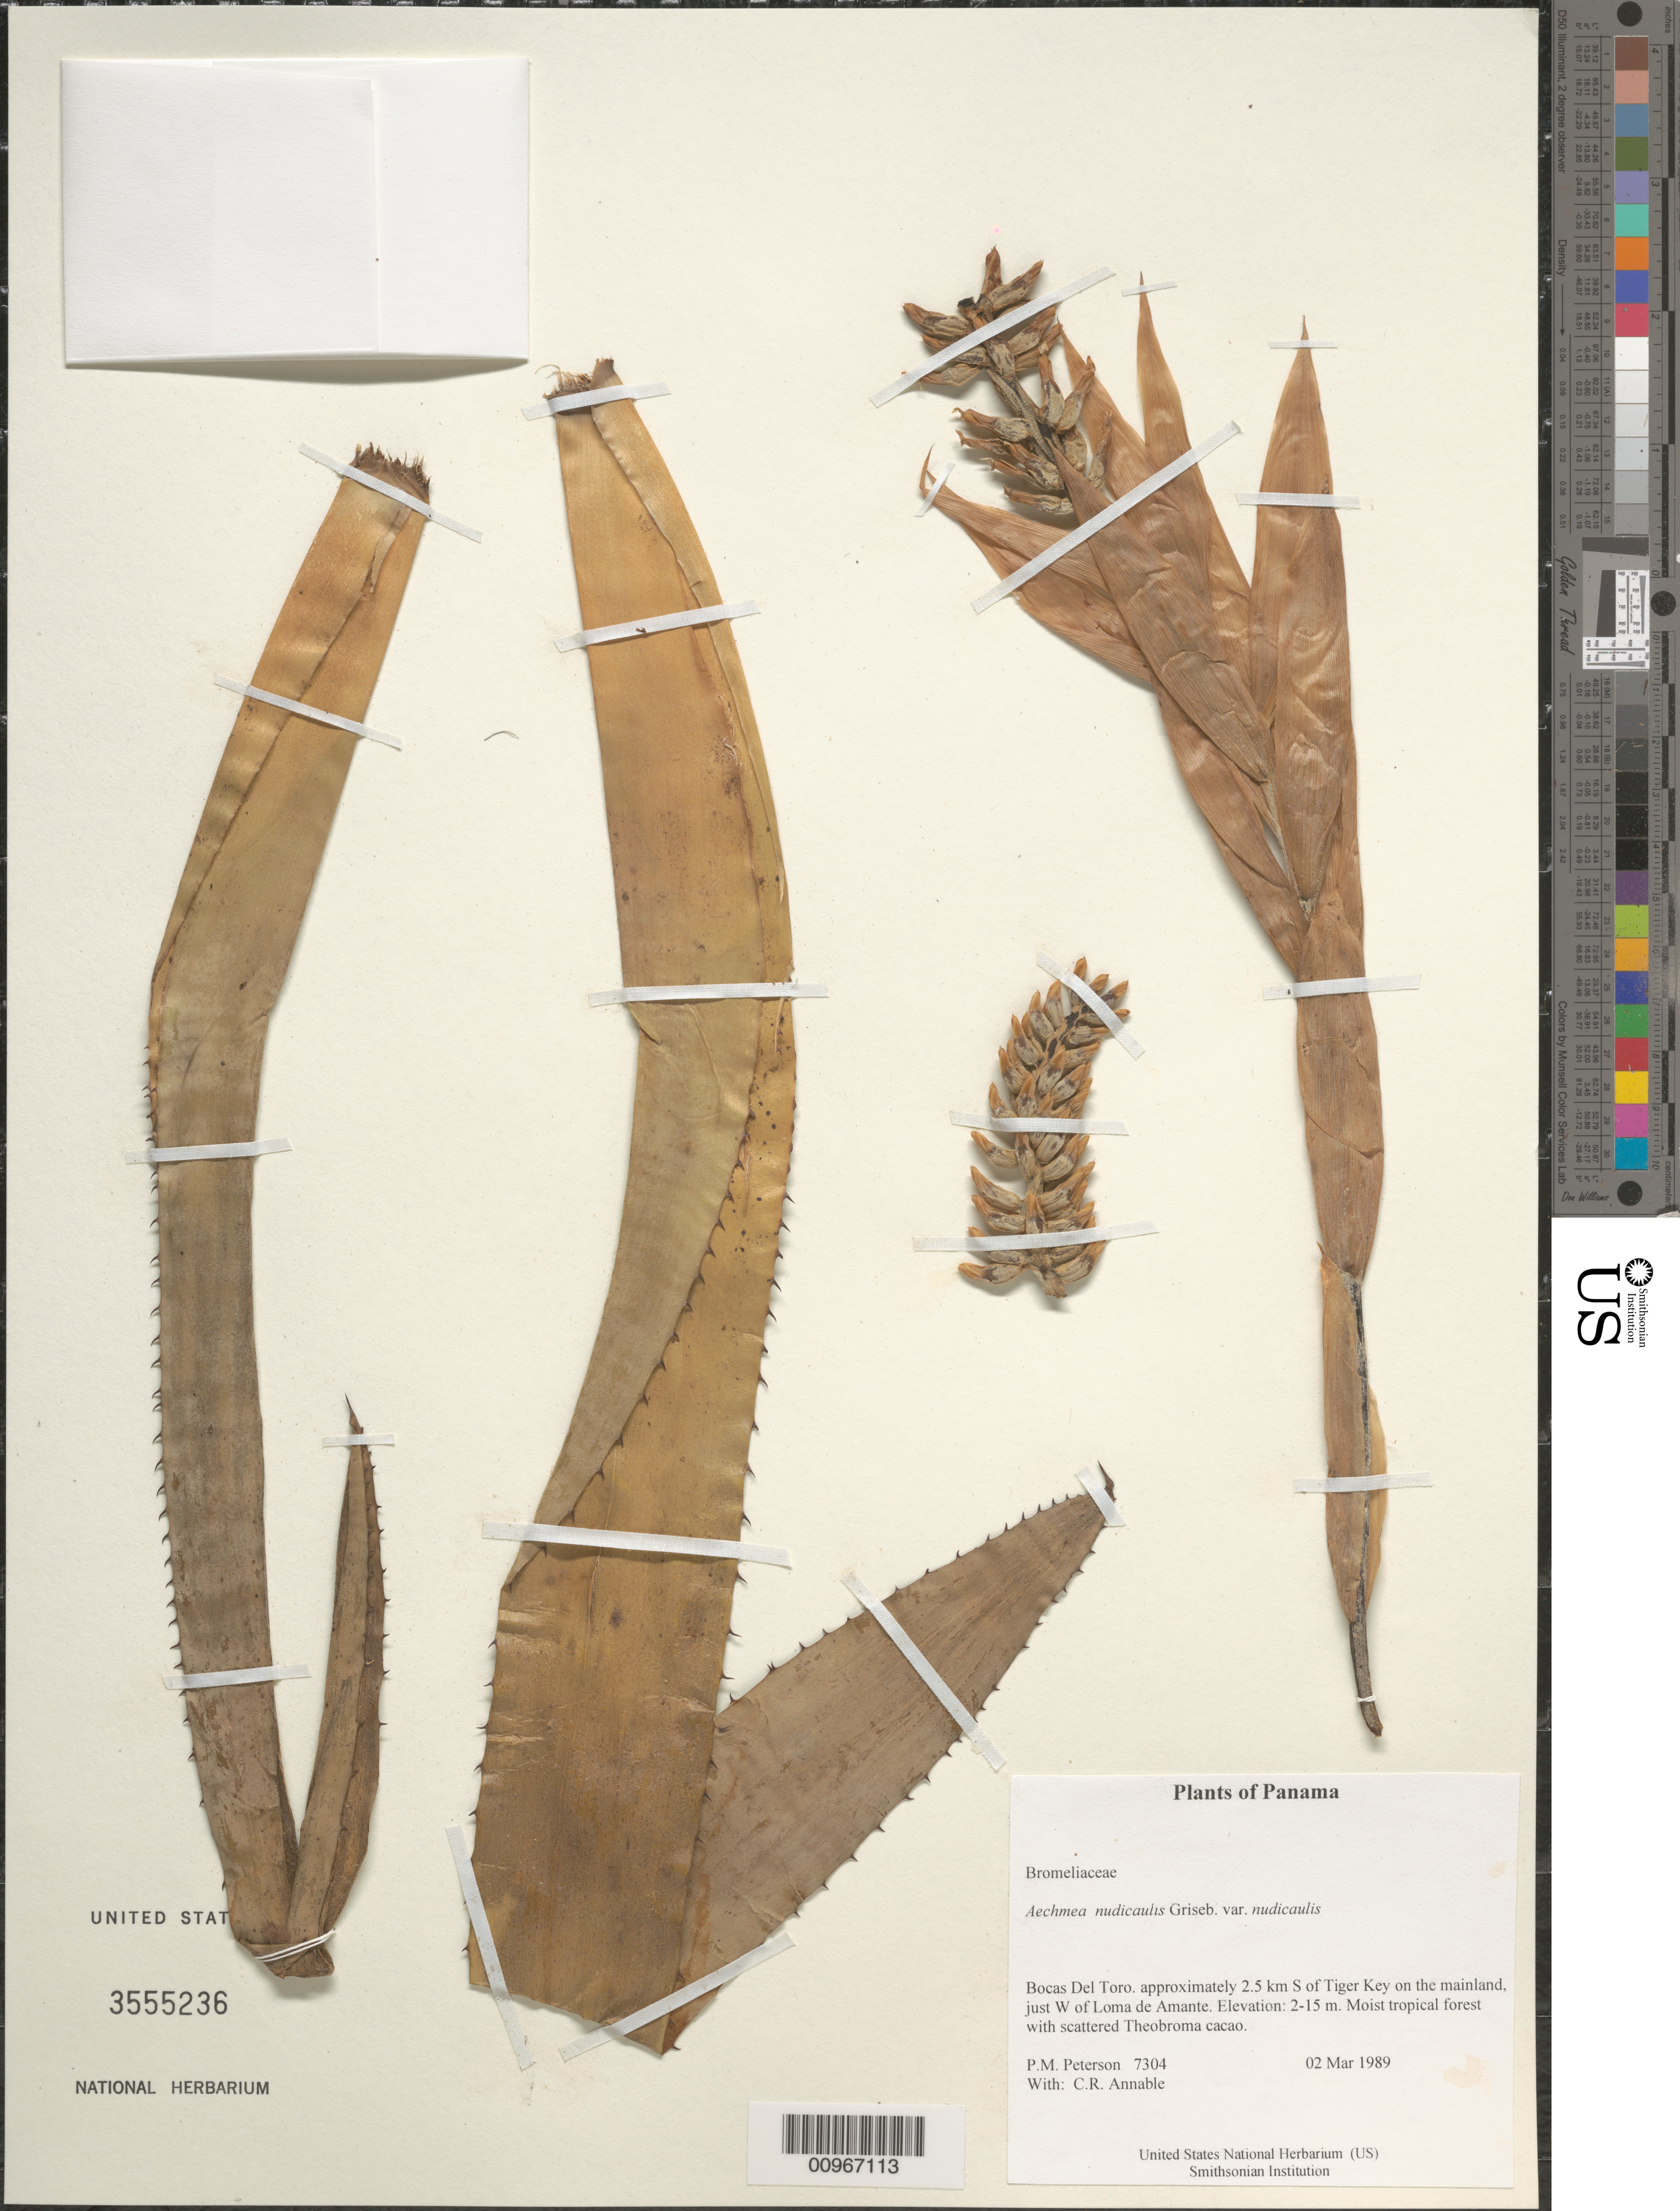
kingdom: Plantae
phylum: Tracheophyta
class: Liliopsida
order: Poales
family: Bromeliaceae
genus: Aechmea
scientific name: Aechmea nudicaulis var. nudicaulis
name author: (L.) Griseb.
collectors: P. M. Peterson & C. R. Annable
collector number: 07304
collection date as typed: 02 Mar 1989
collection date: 1989-03-02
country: Panama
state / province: Bocas del Toro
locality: approximately 2.5 km S of Tiger Key on the mainland, just W of Loma de Amante.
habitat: Moist tropical forest with scattered Theobroma cacao.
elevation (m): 2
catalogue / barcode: US 3555236